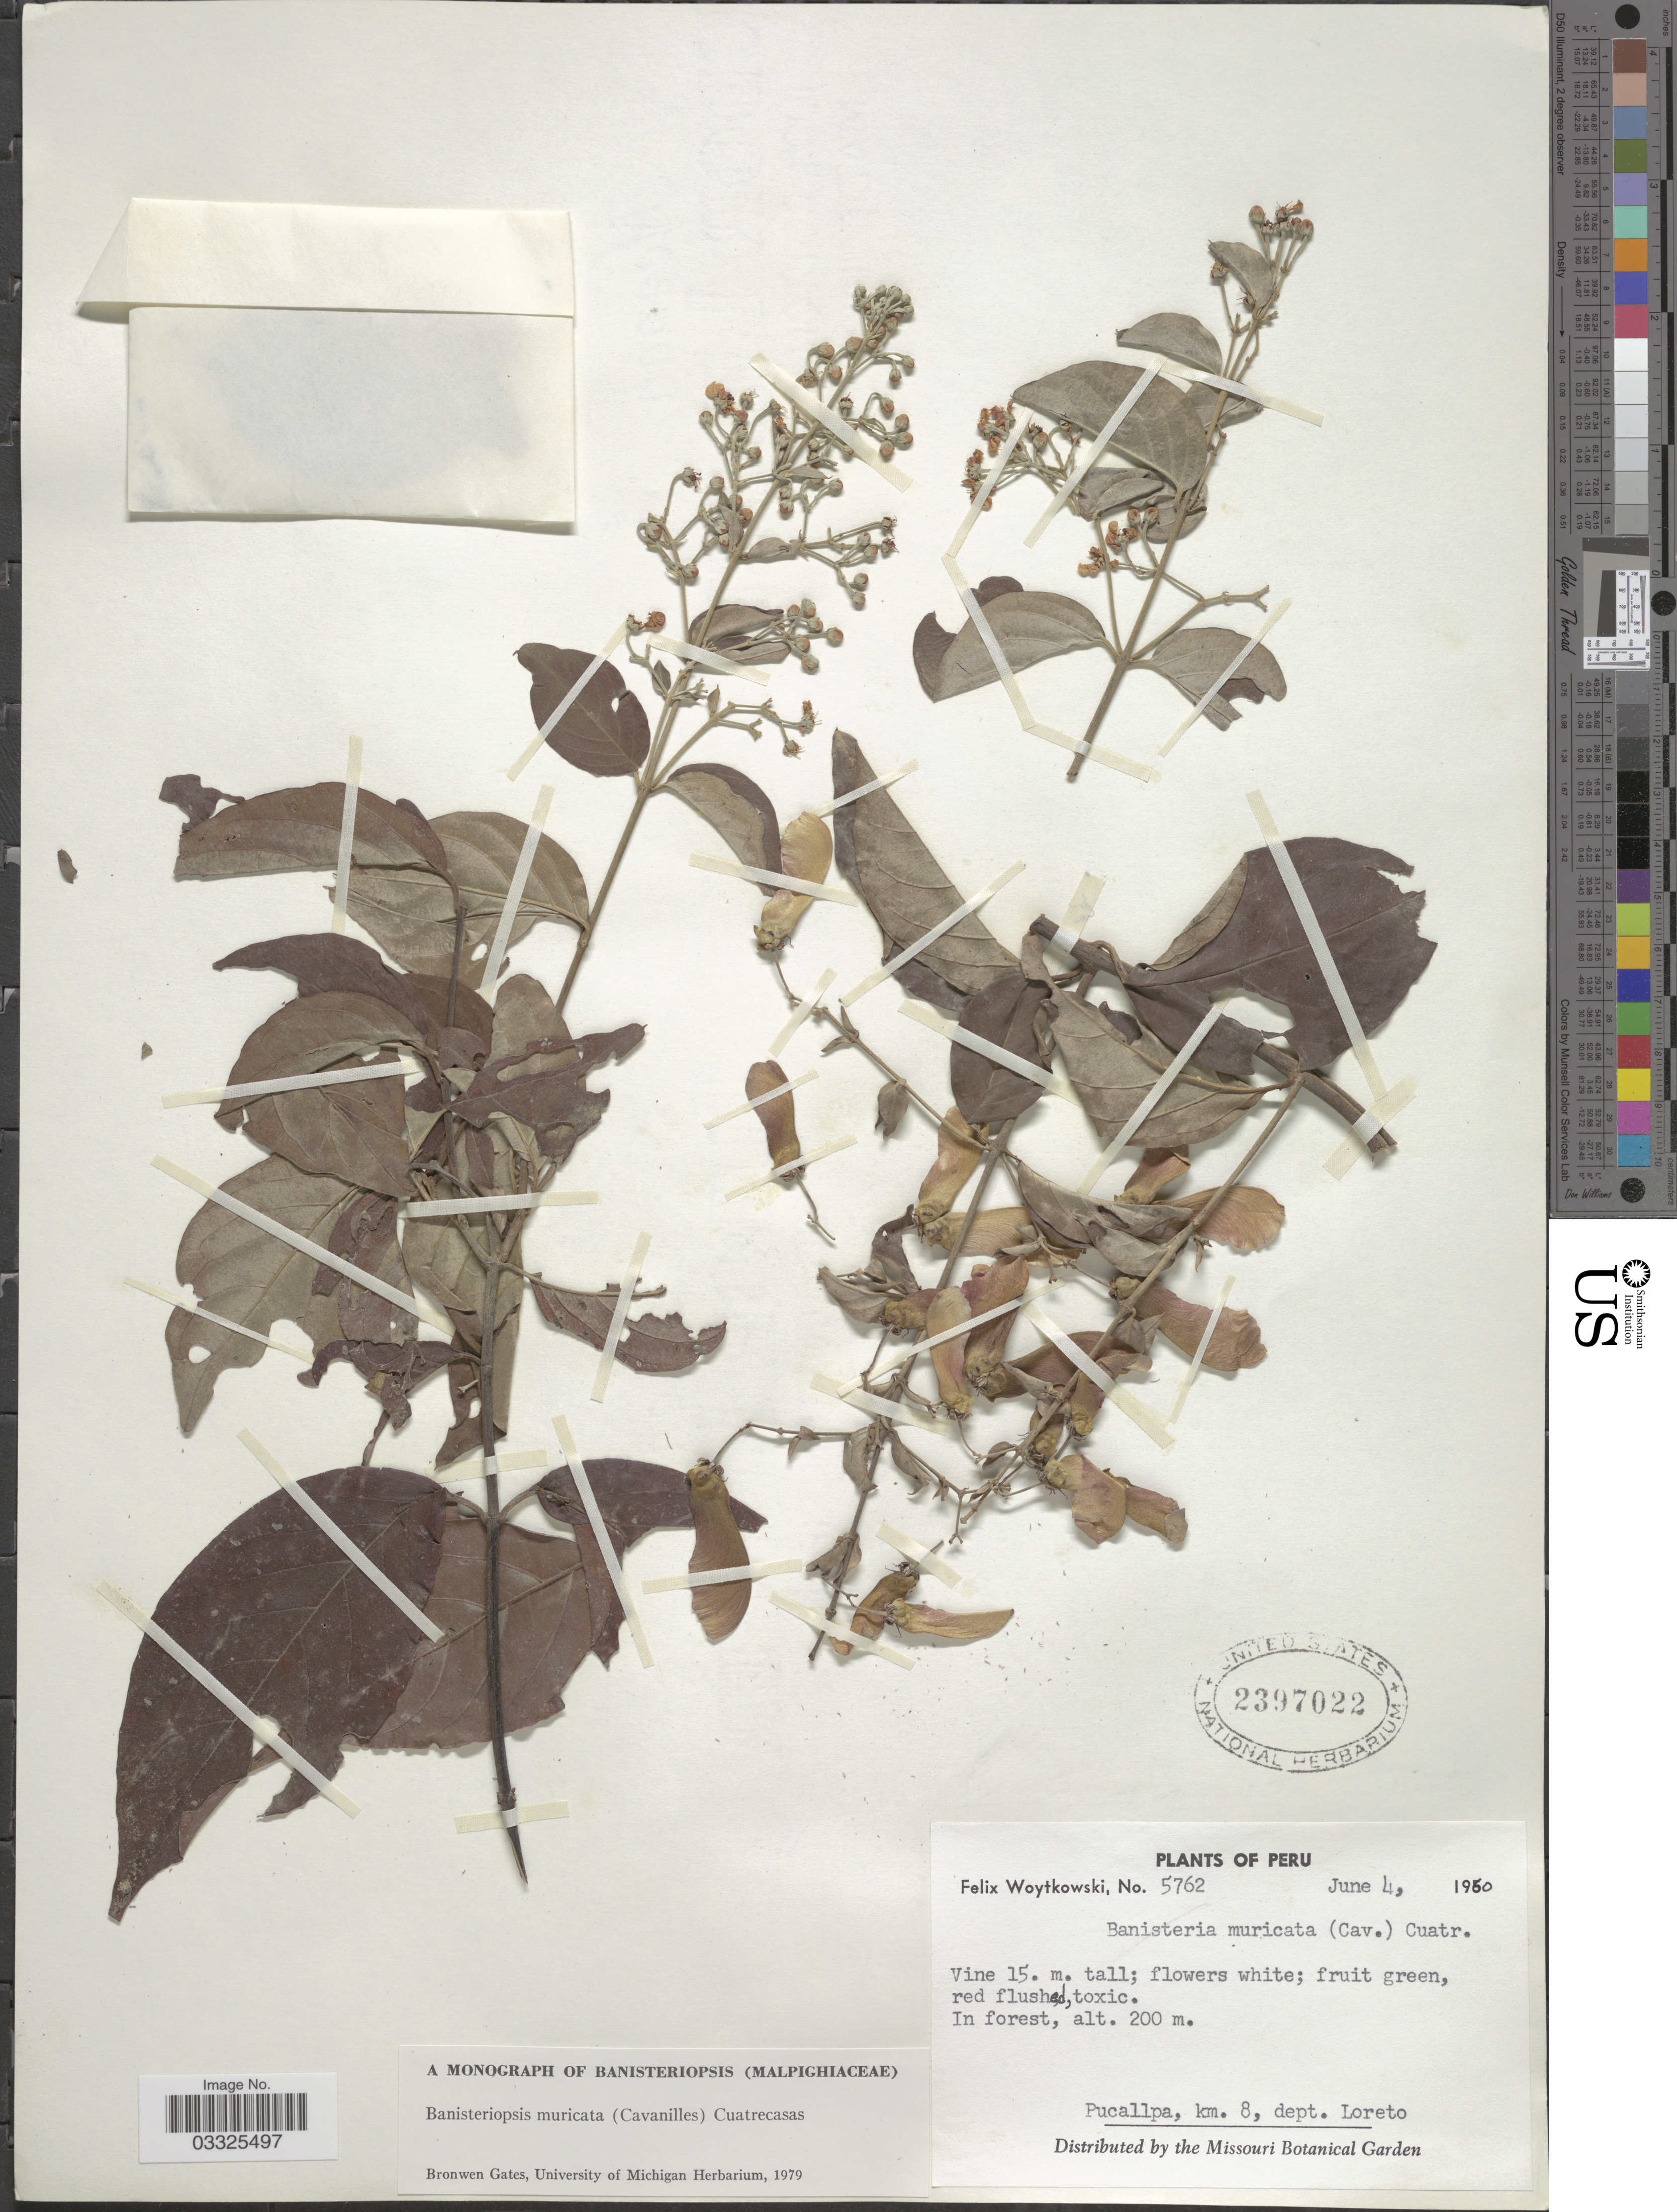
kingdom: Plantae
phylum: Tracheophyta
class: Magnoliopsida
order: Malpighiales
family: Malpighiaceae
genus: Banisteriopsis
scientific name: Banisteriopsis muricata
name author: (Cav.) Cuatrec.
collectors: F. Woytkowski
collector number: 5762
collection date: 1960-06-04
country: Peru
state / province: Loreto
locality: Pucallpa, km. 8, dept. of Loreto.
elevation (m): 200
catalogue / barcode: US 2397022